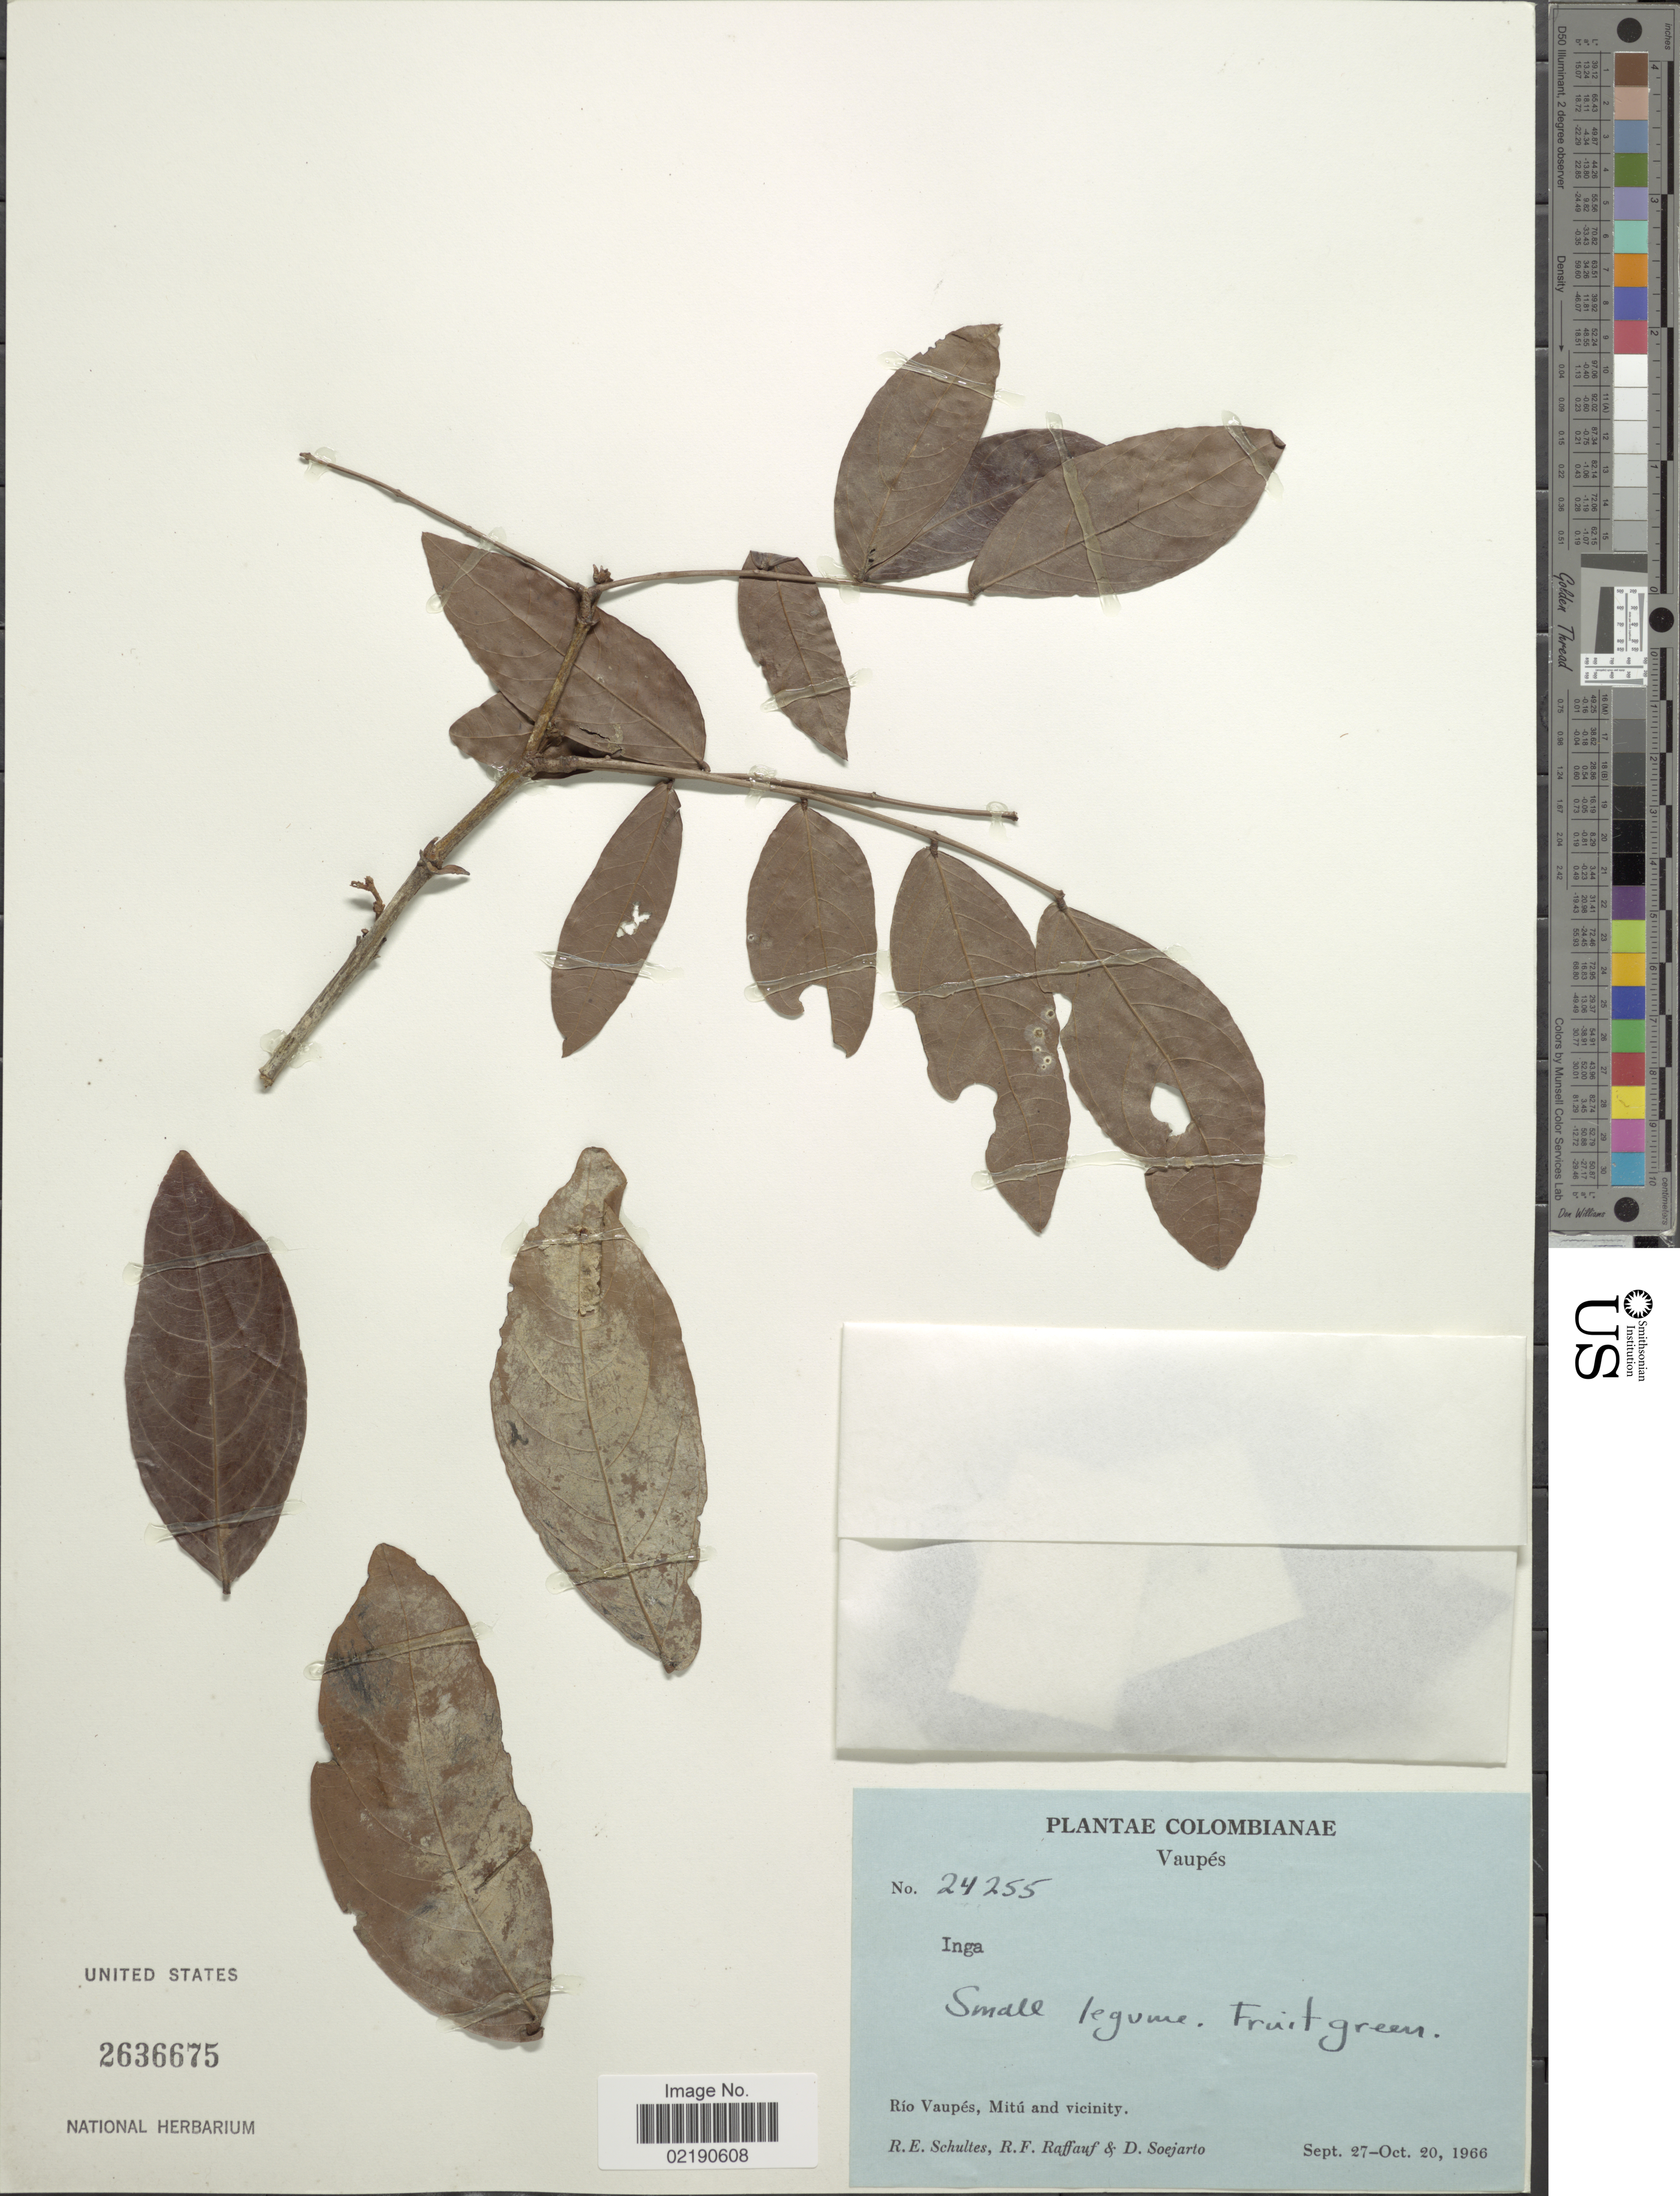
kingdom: Plantae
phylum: Tracheophyta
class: Magnoliopsida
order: Fabales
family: Fabaceae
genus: Inga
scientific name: Inga sp.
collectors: R. E. Schultes, R. Raffauf & D. Soejarto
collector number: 24255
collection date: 1966-09-27/1966-10-20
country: Colombia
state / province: Vaupés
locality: Rio Vaupes, Mitu and Vicinity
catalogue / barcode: US 2636675